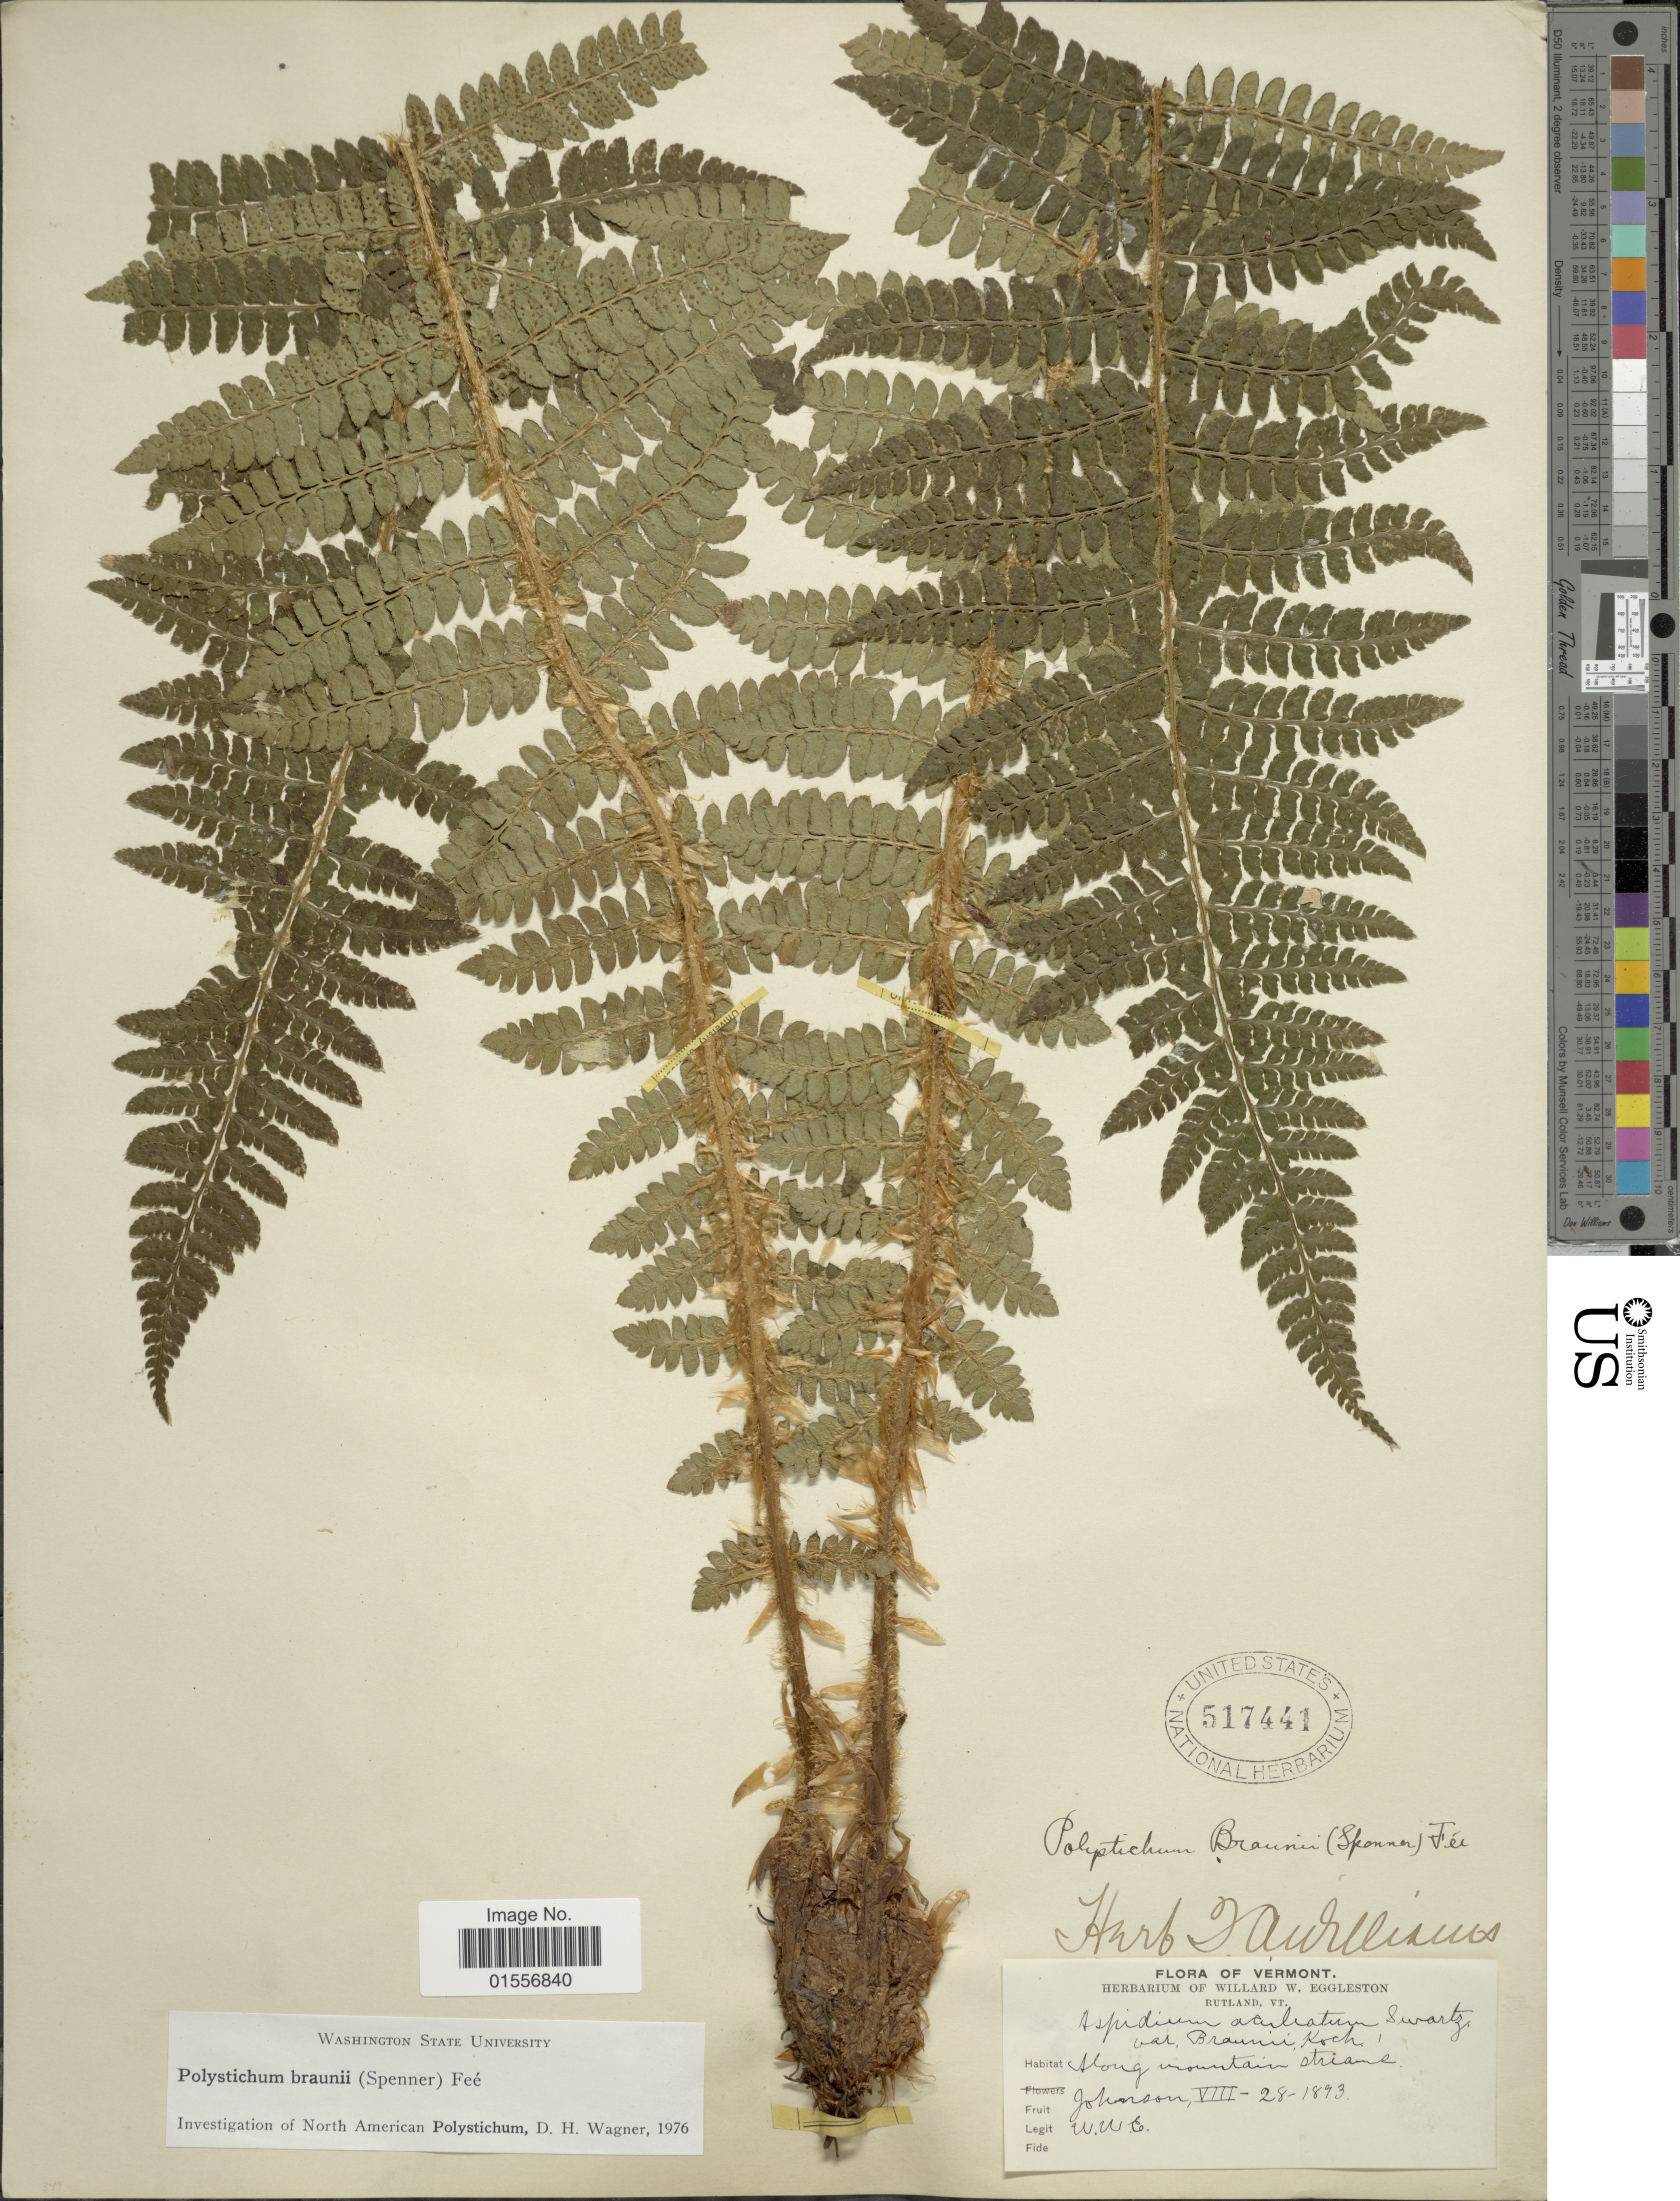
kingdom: Plantae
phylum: Tracheophyta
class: Polypodiopsida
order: Polypodiales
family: Dryopteridaceae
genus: Polystichum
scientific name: Polystichum braunii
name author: (Spenn.) Fée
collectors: W. W. Eggleston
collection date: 1893-08-28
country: United States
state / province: Vermont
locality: Along mountain streams, Johnson.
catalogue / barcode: US 517441